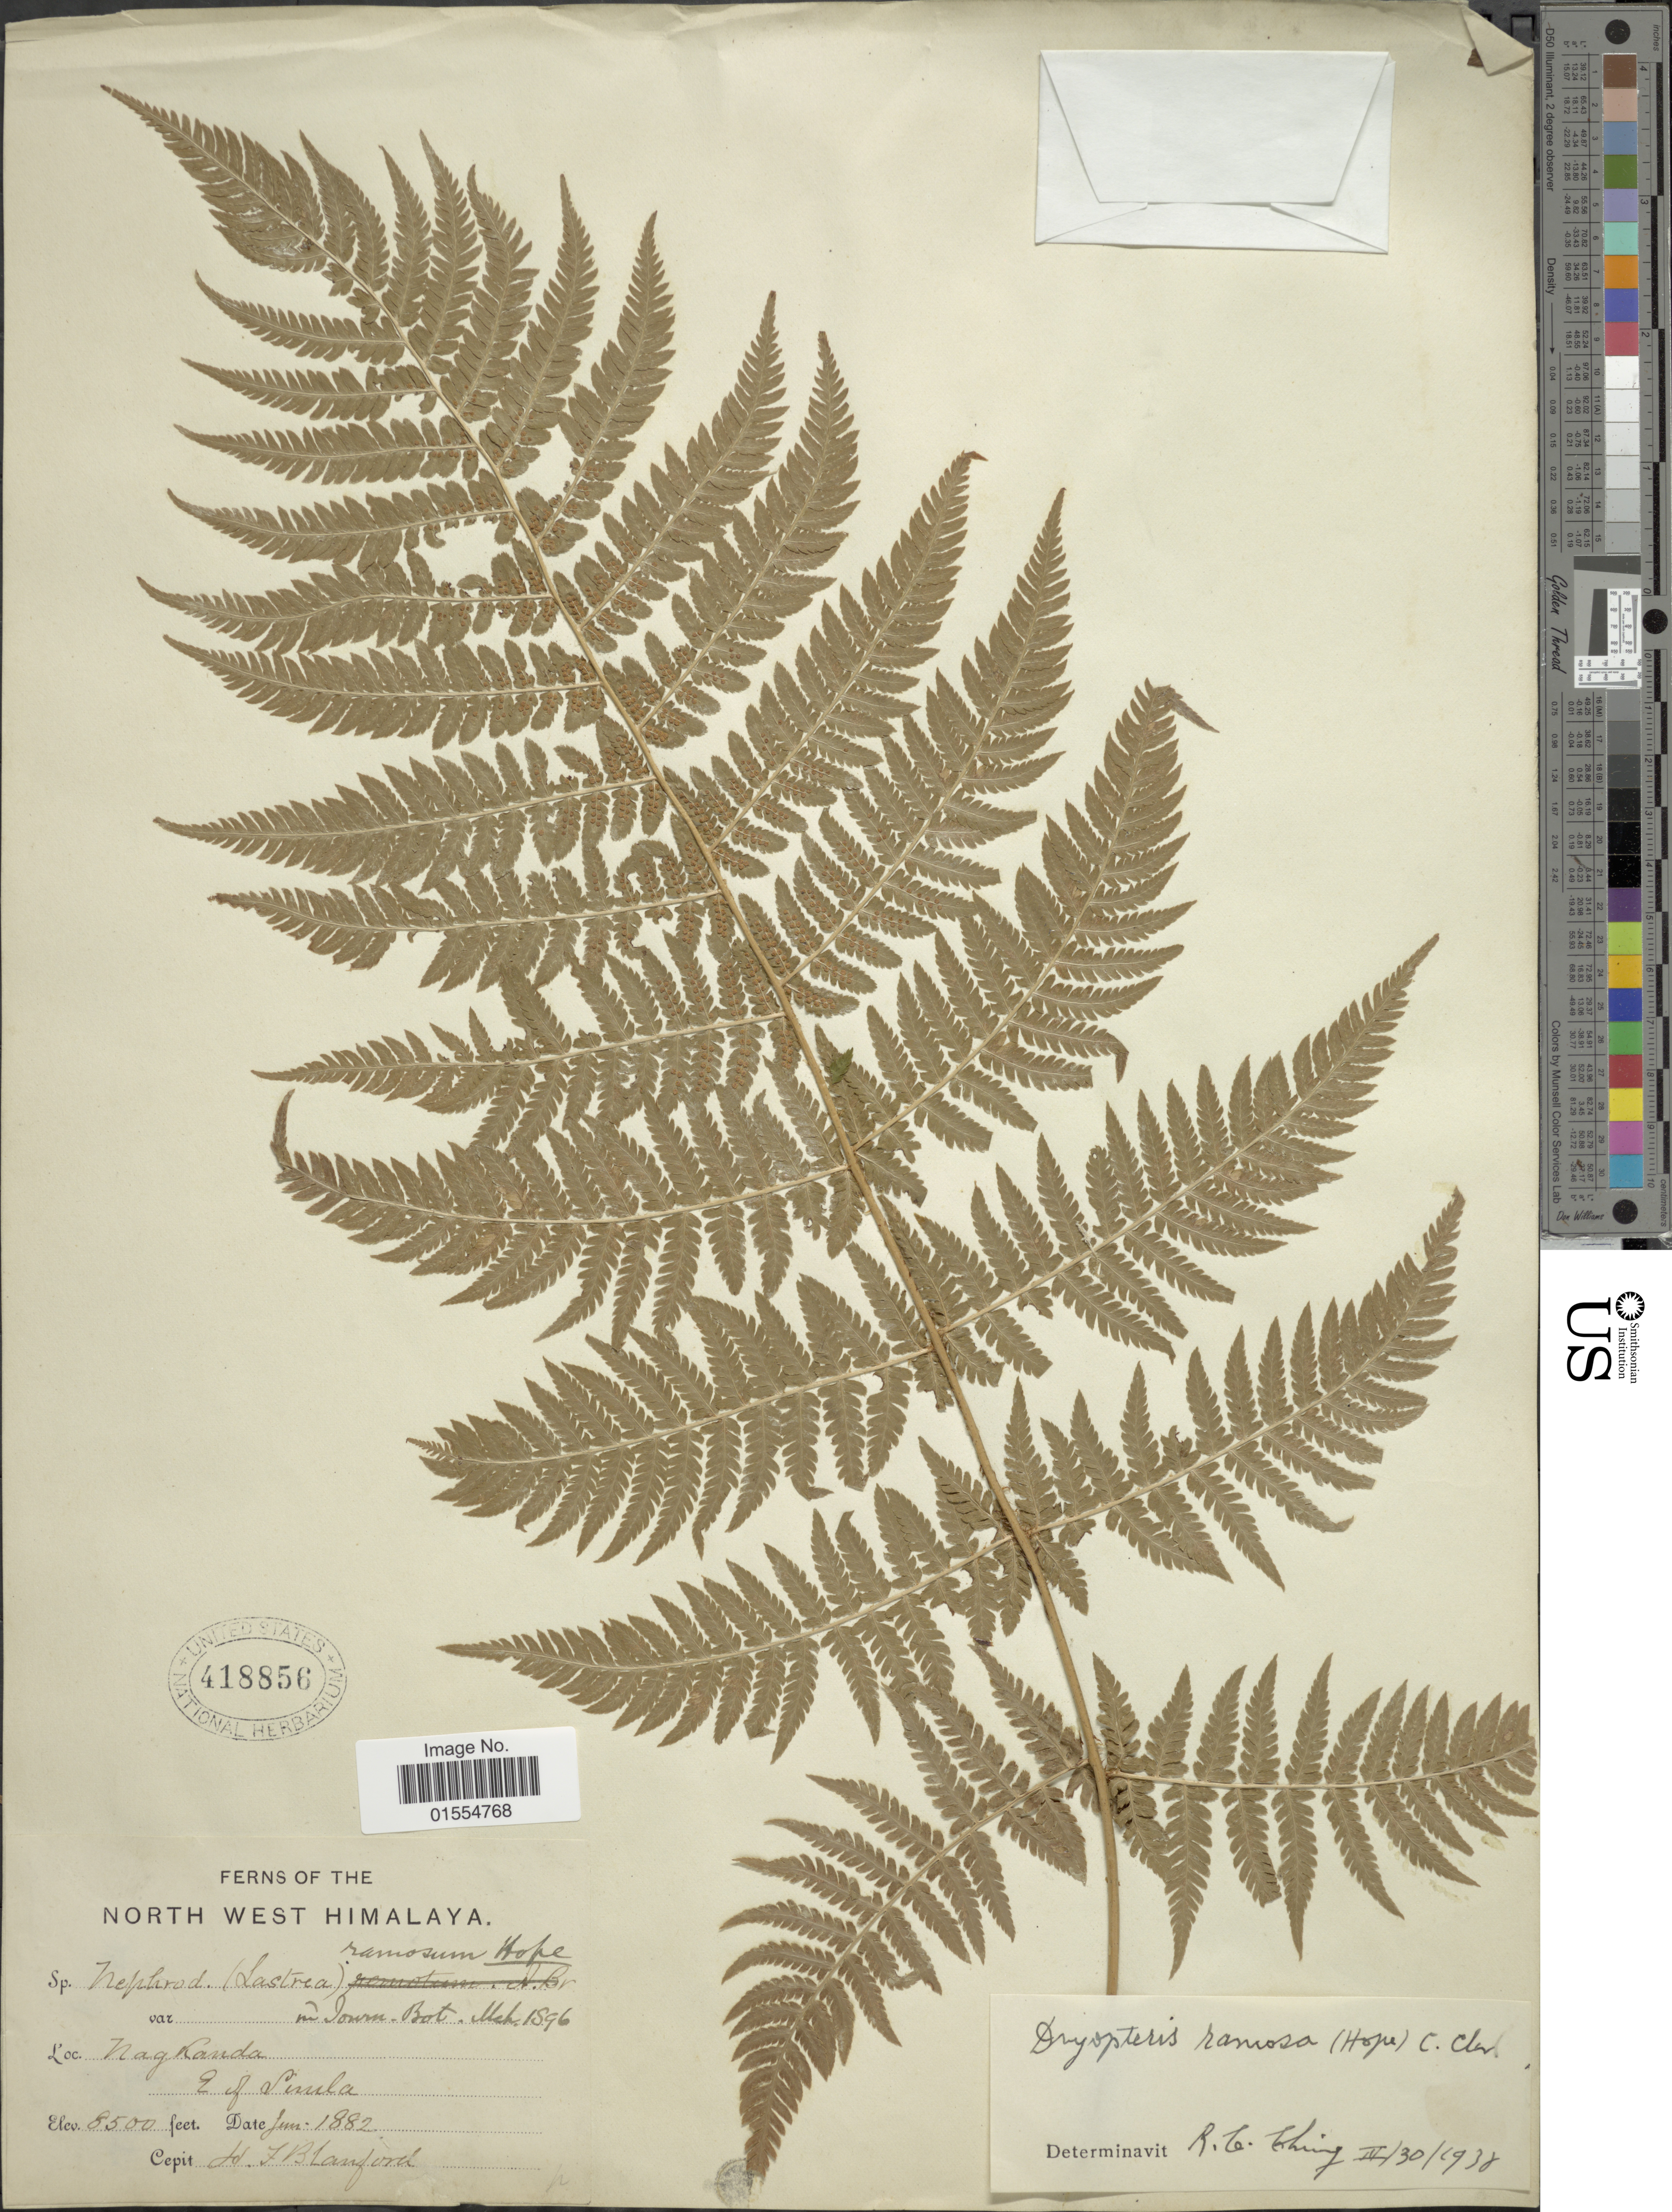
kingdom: Plantae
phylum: Tracheophyta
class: Polypodiopsida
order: Polypodiales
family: Dryopteridaceae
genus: Dryopteris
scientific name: Dryopteris ramosa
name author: (C. Hope) C. Chr.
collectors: H. Blanford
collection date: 1882-06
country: India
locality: North West Himalaya, Naglanda, E of Simla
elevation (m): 2591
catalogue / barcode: US 418856